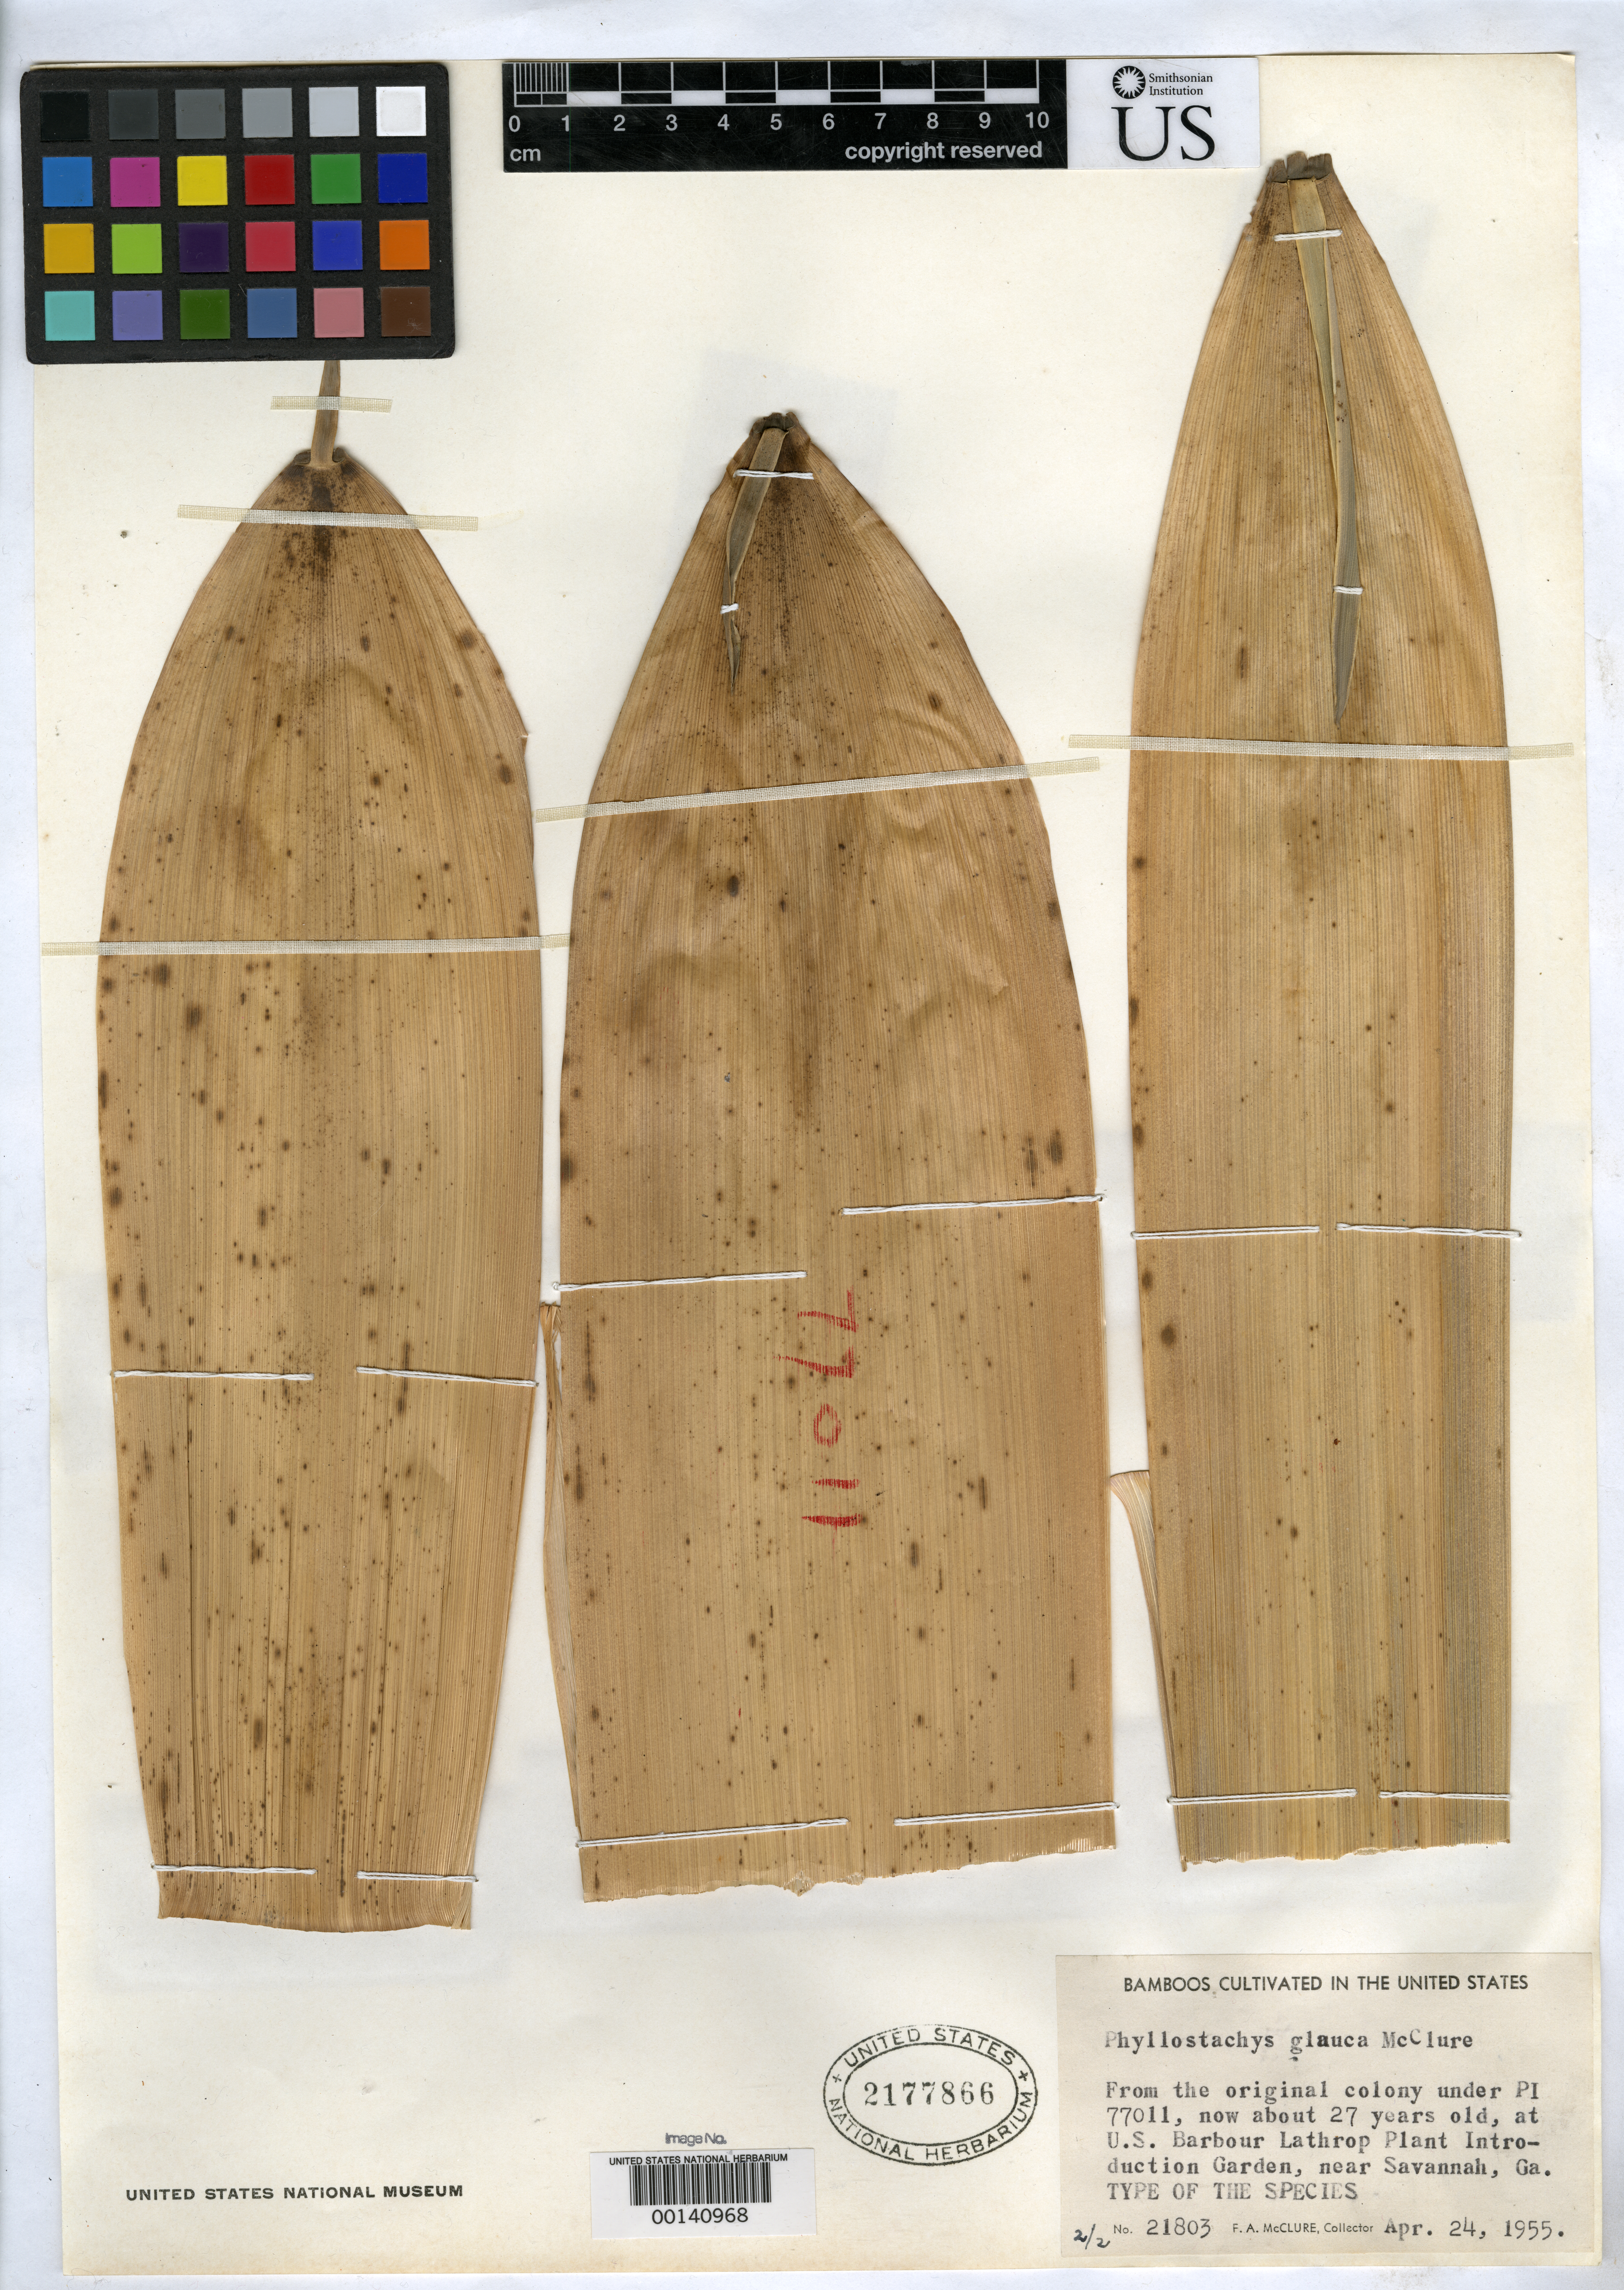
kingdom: Plantae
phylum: Tracheophyta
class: Liliopsida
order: Poales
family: Poaceae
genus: Phyllostachys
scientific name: Phyllostachys glauca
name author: McClure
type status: Holotype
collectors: F. A. McClure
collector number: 21803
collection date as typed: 24 Apr 1955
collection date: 1955-04-24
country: China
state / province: Jiangsu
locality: Nanking.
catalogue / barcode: US 2177866